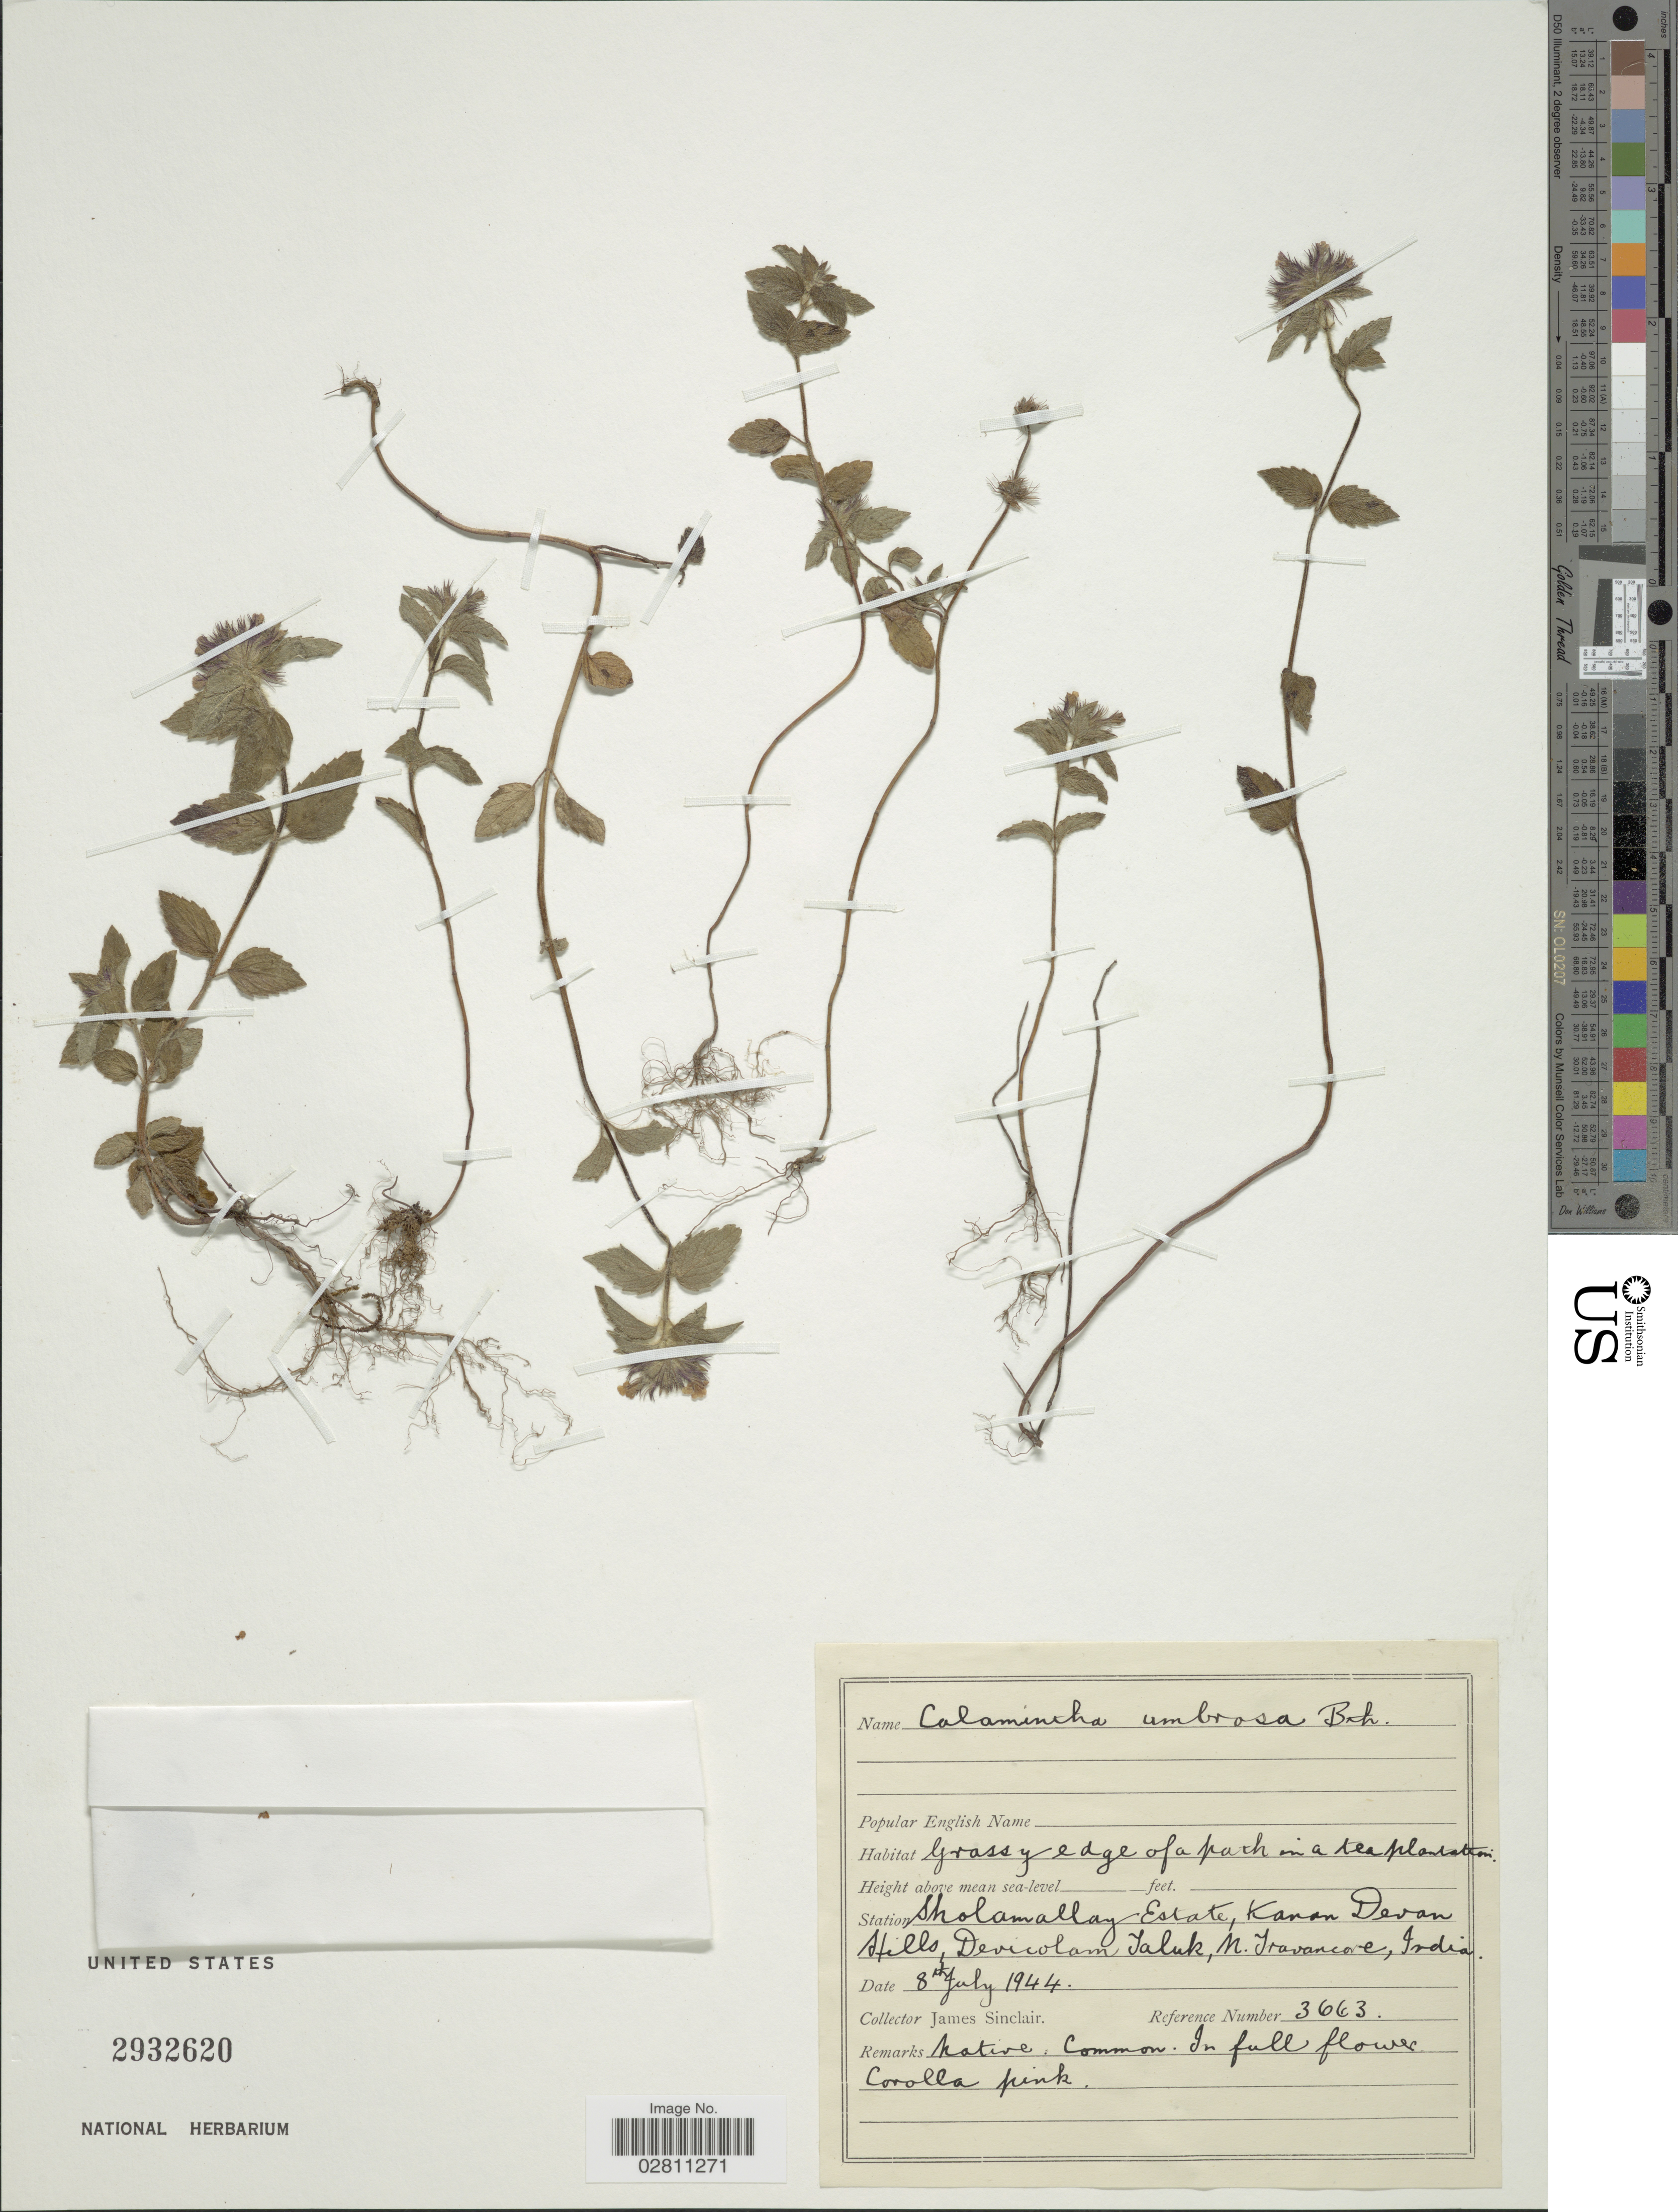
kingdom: Plantae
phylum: Tracheophyta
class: Magnoliopsida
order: Lamiales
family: Lamiaceae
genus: Clinopodium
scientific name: Clinopodium umbrosum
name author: (M. Bieb.) C. Koch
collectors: J. Sinclair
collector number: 3663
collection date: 1944-07-08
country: India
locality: Sholamallay Estate, Kanan Devan Hills, Deviculam Taluk, N. Travancore.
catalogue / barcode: US 2932620